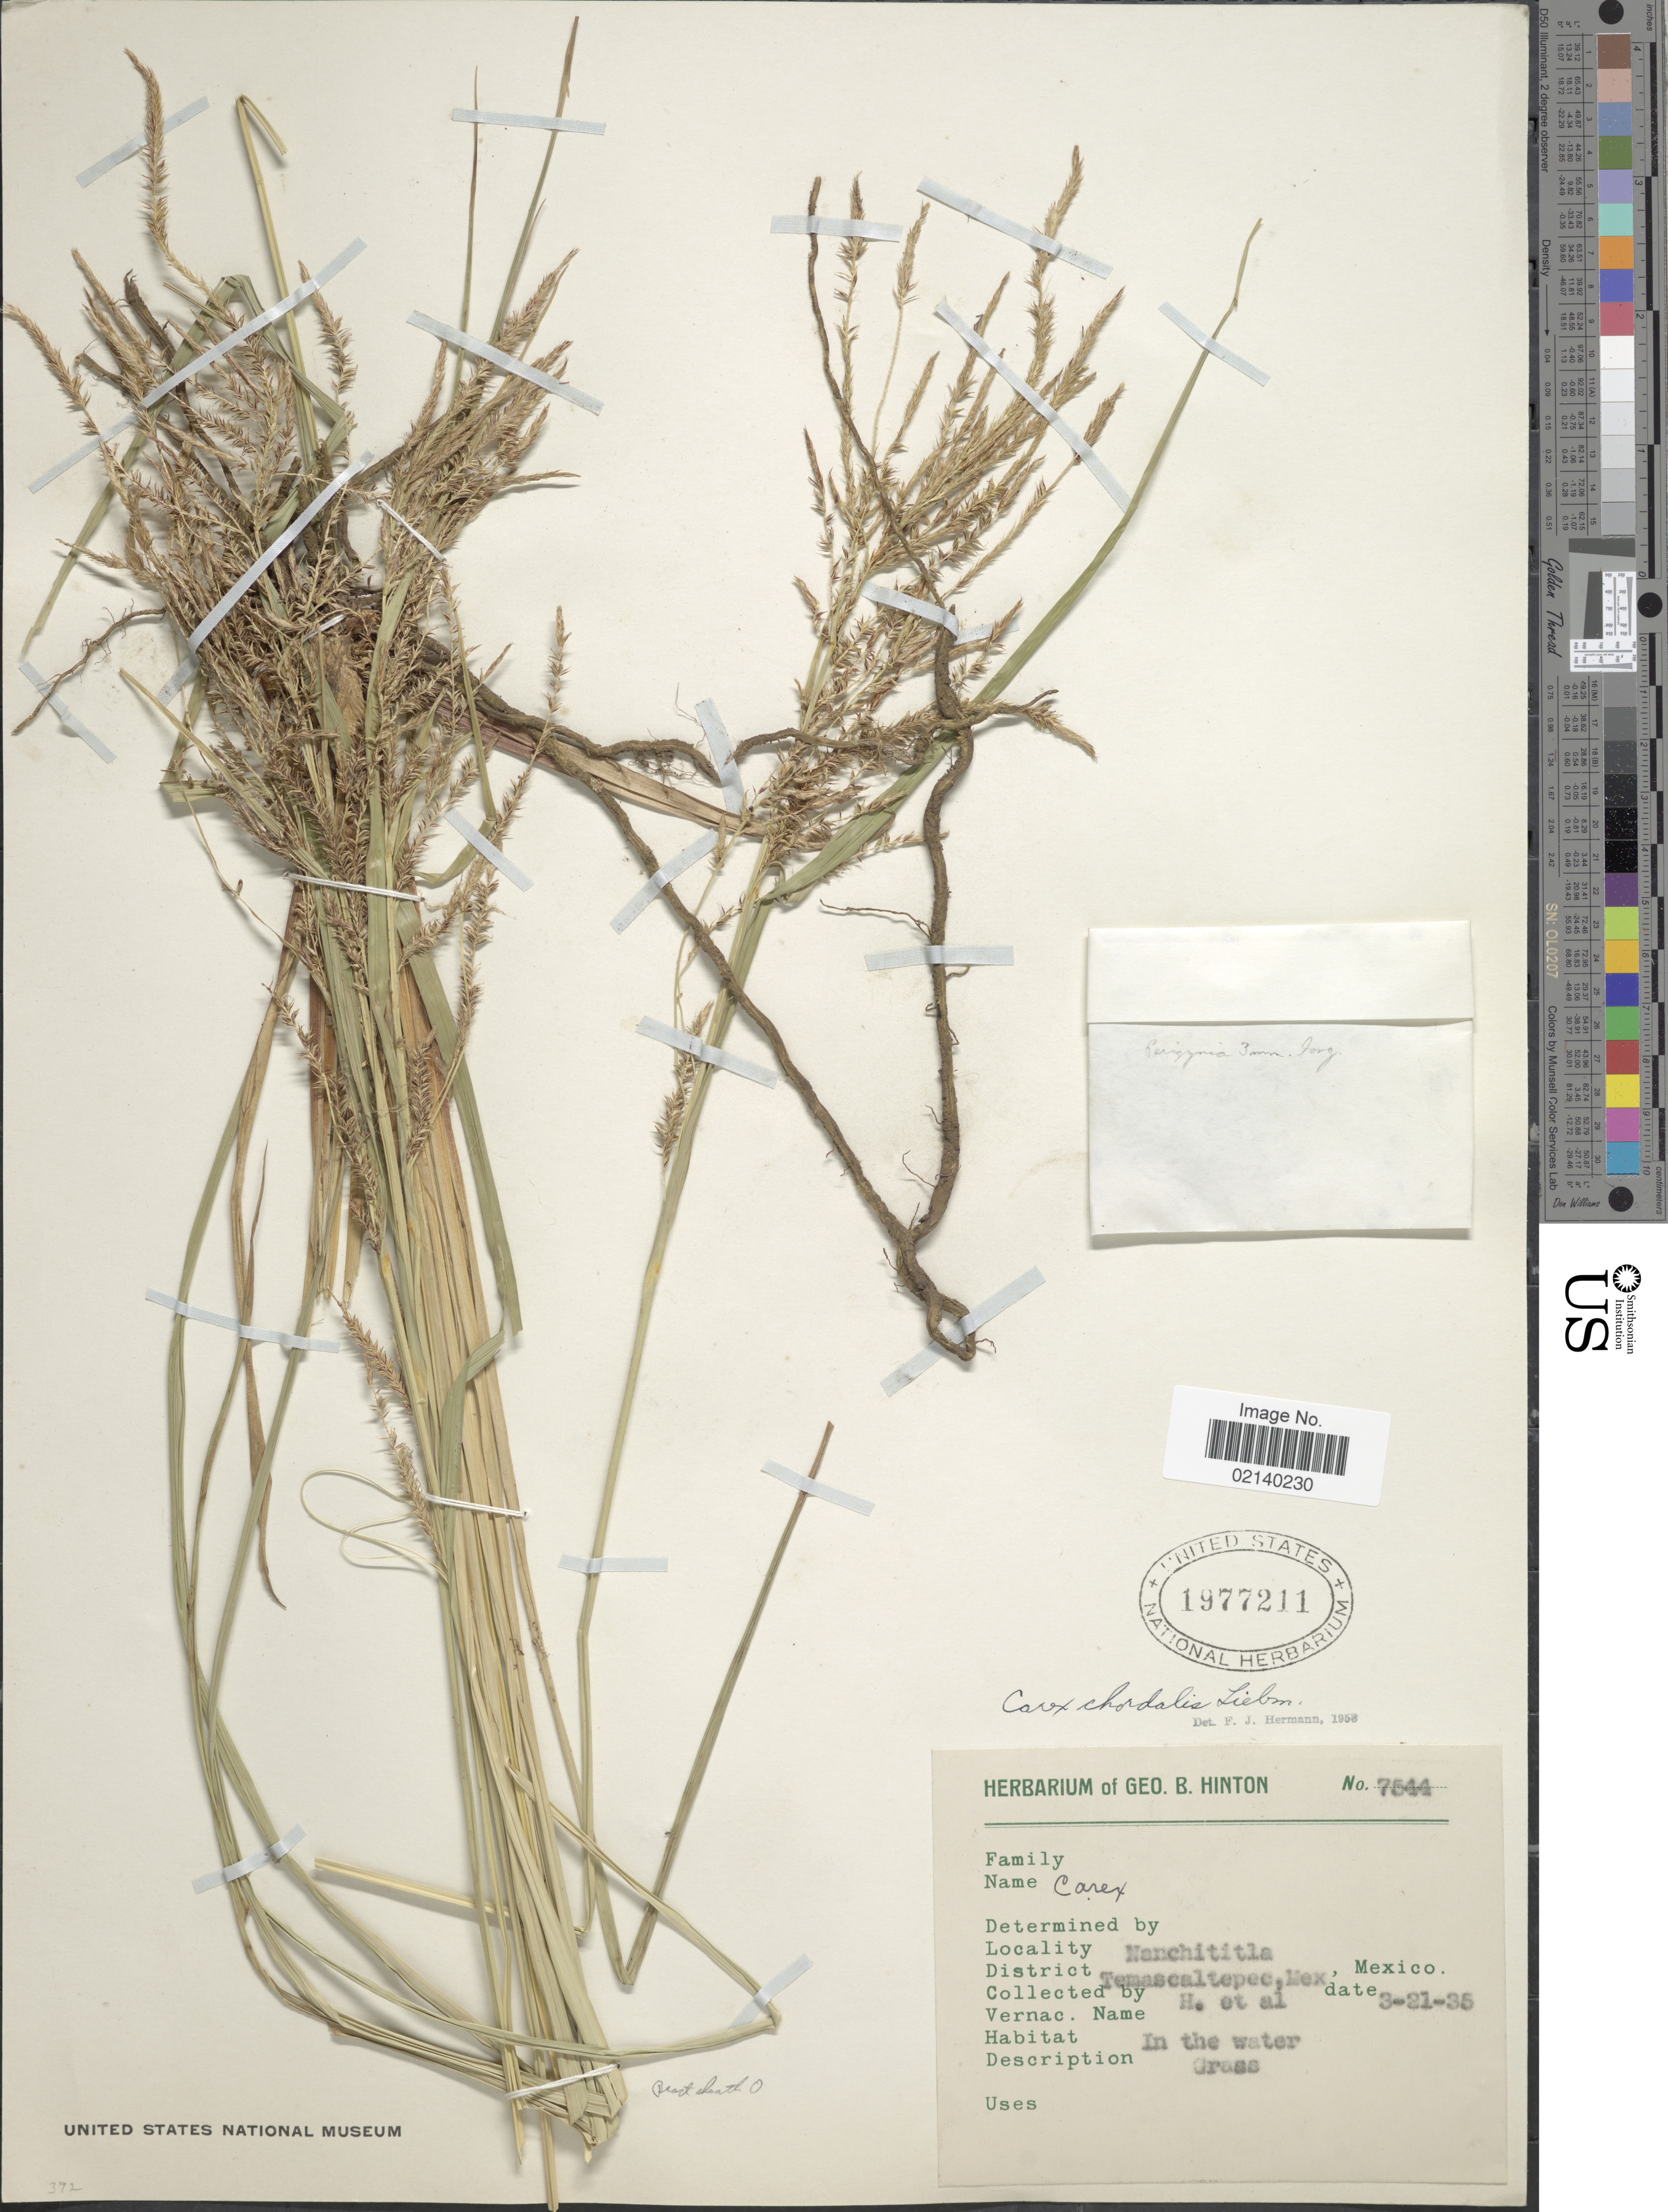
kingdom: Plantae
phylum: Tracheophyta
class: Liliopsida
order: Poales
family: Cyperaceae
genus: Carex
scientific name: Carex chordalis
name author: Liebm.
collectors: G. B. Hinton & et al.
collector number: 7544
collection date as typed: Transcribed d/m/y: 21/3/35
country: Mexico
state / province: México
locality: Nanchititla, District ofTemascaltepec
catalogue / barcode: US 1977211